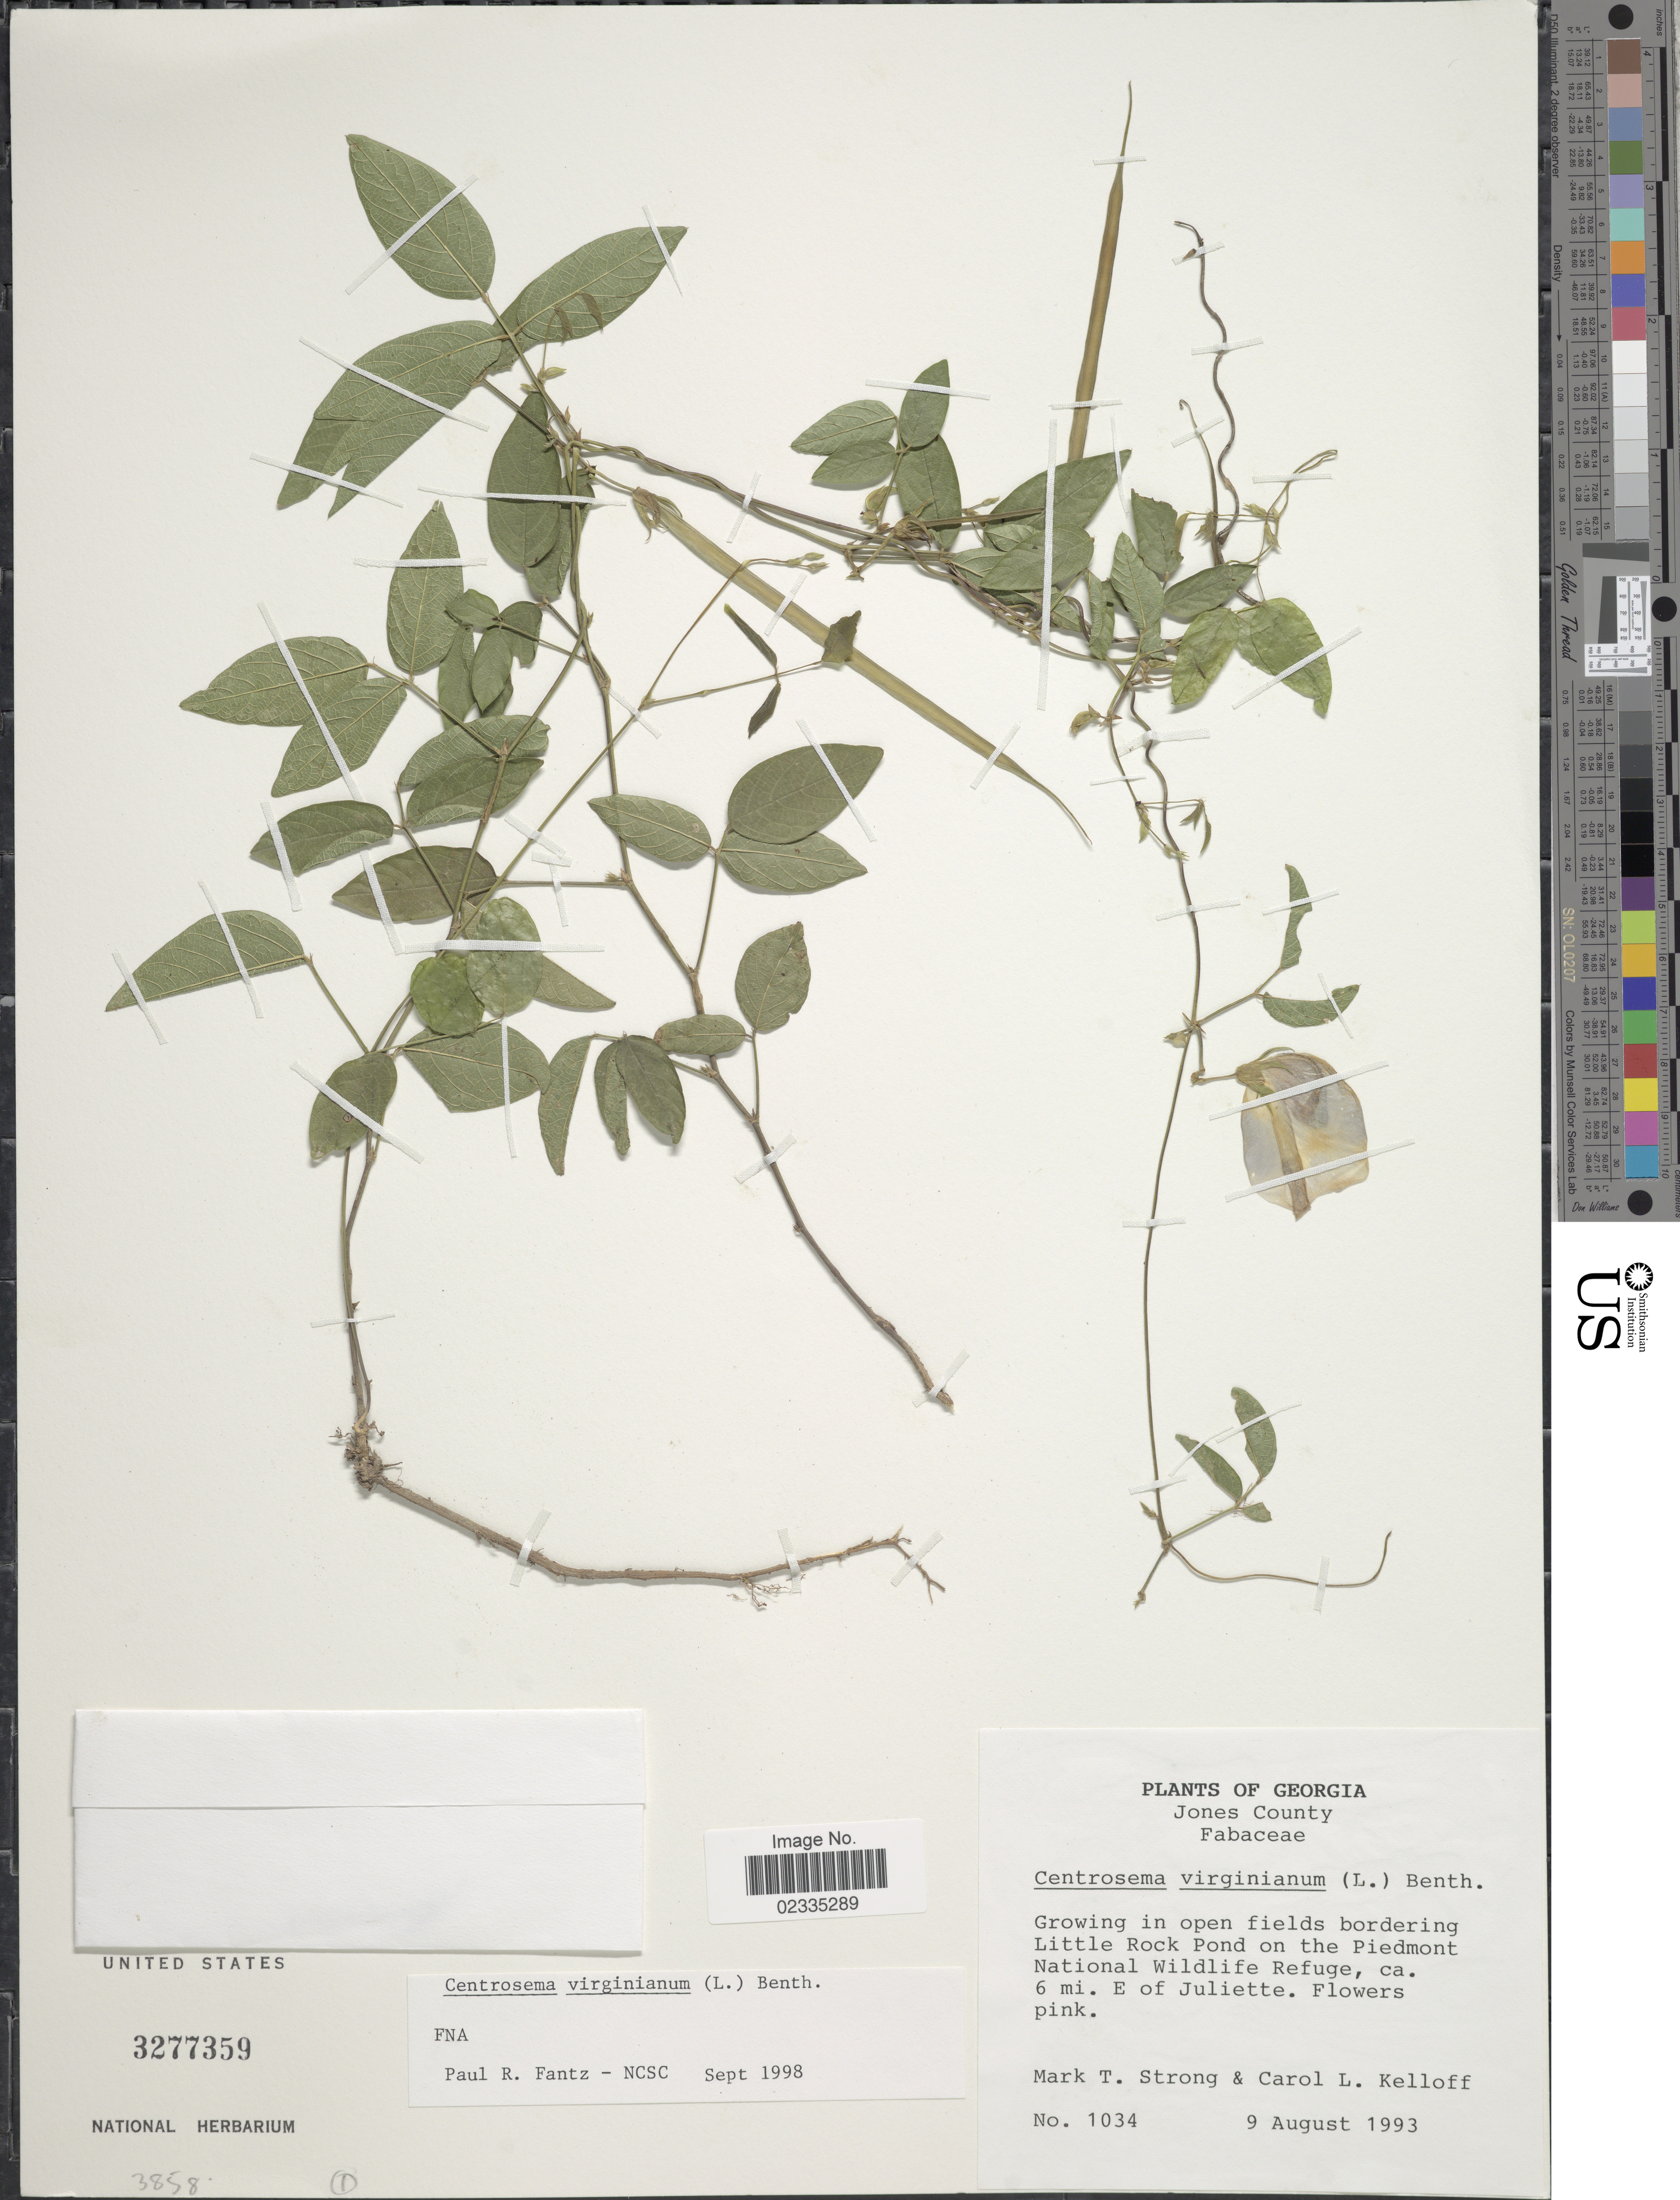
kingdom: Plantae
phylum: Tracheophyta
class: Magnoliopsida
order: Fabales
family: Fabaceae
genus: Centrosema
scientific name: Centrosema virginianum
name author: (L.) Benth.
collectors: M. T. Strong & C. L. Kelloff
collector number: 1034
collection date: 1993-08-09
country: United States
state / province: Georgia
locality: Open field bordering Little Rock Pond on the Piedmont National Wildlife Refuge, ca. 6 mi. E of Julliette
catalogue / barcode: US 3277359